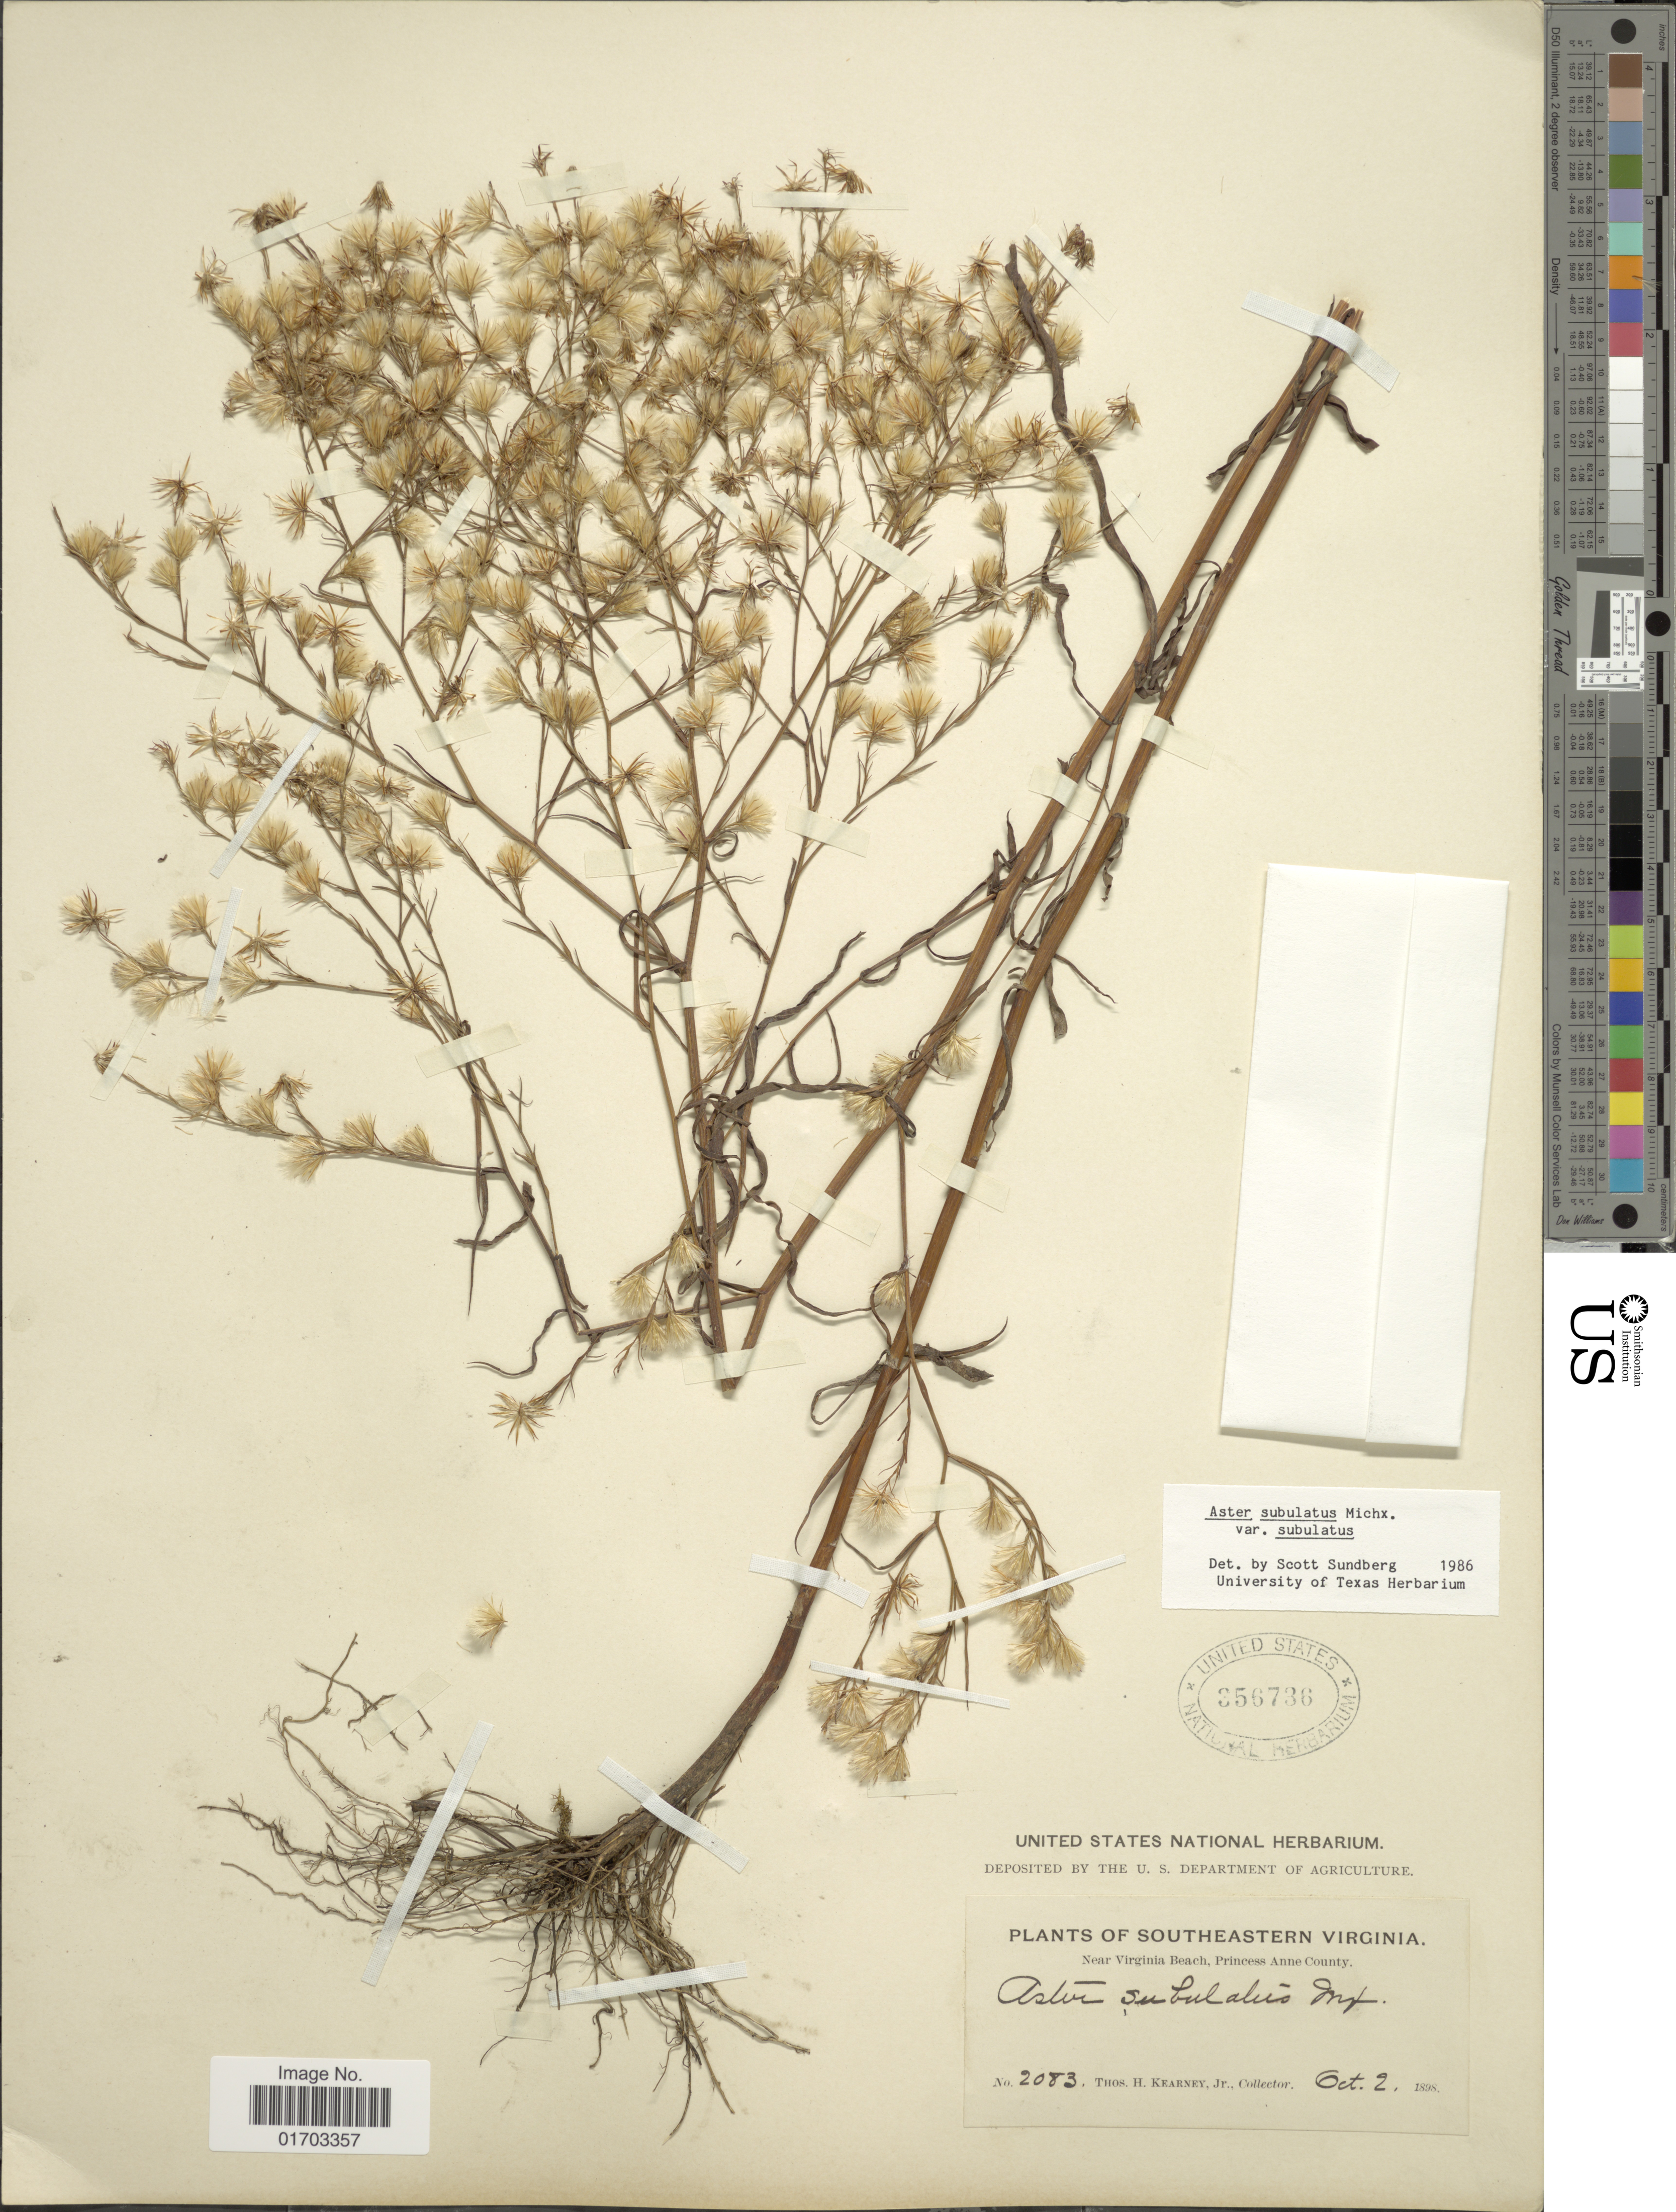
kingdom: Plantae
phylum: Tracheophyta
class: Magnoliopsida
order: Asterales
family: Asteraceae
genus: Symphyotrichum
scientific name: Symphyotrichum subulatum var. subulatum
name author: (Michx.) G.L. Nesom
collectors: T. H. Kearney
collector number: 2083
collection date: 1898-10-02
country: United States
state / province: Virginia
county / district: City of Virginia Beach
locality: Southeastern Virginia, near Virginia Beach, Princess Anne (=historic county name) County.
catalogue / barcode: US 356736